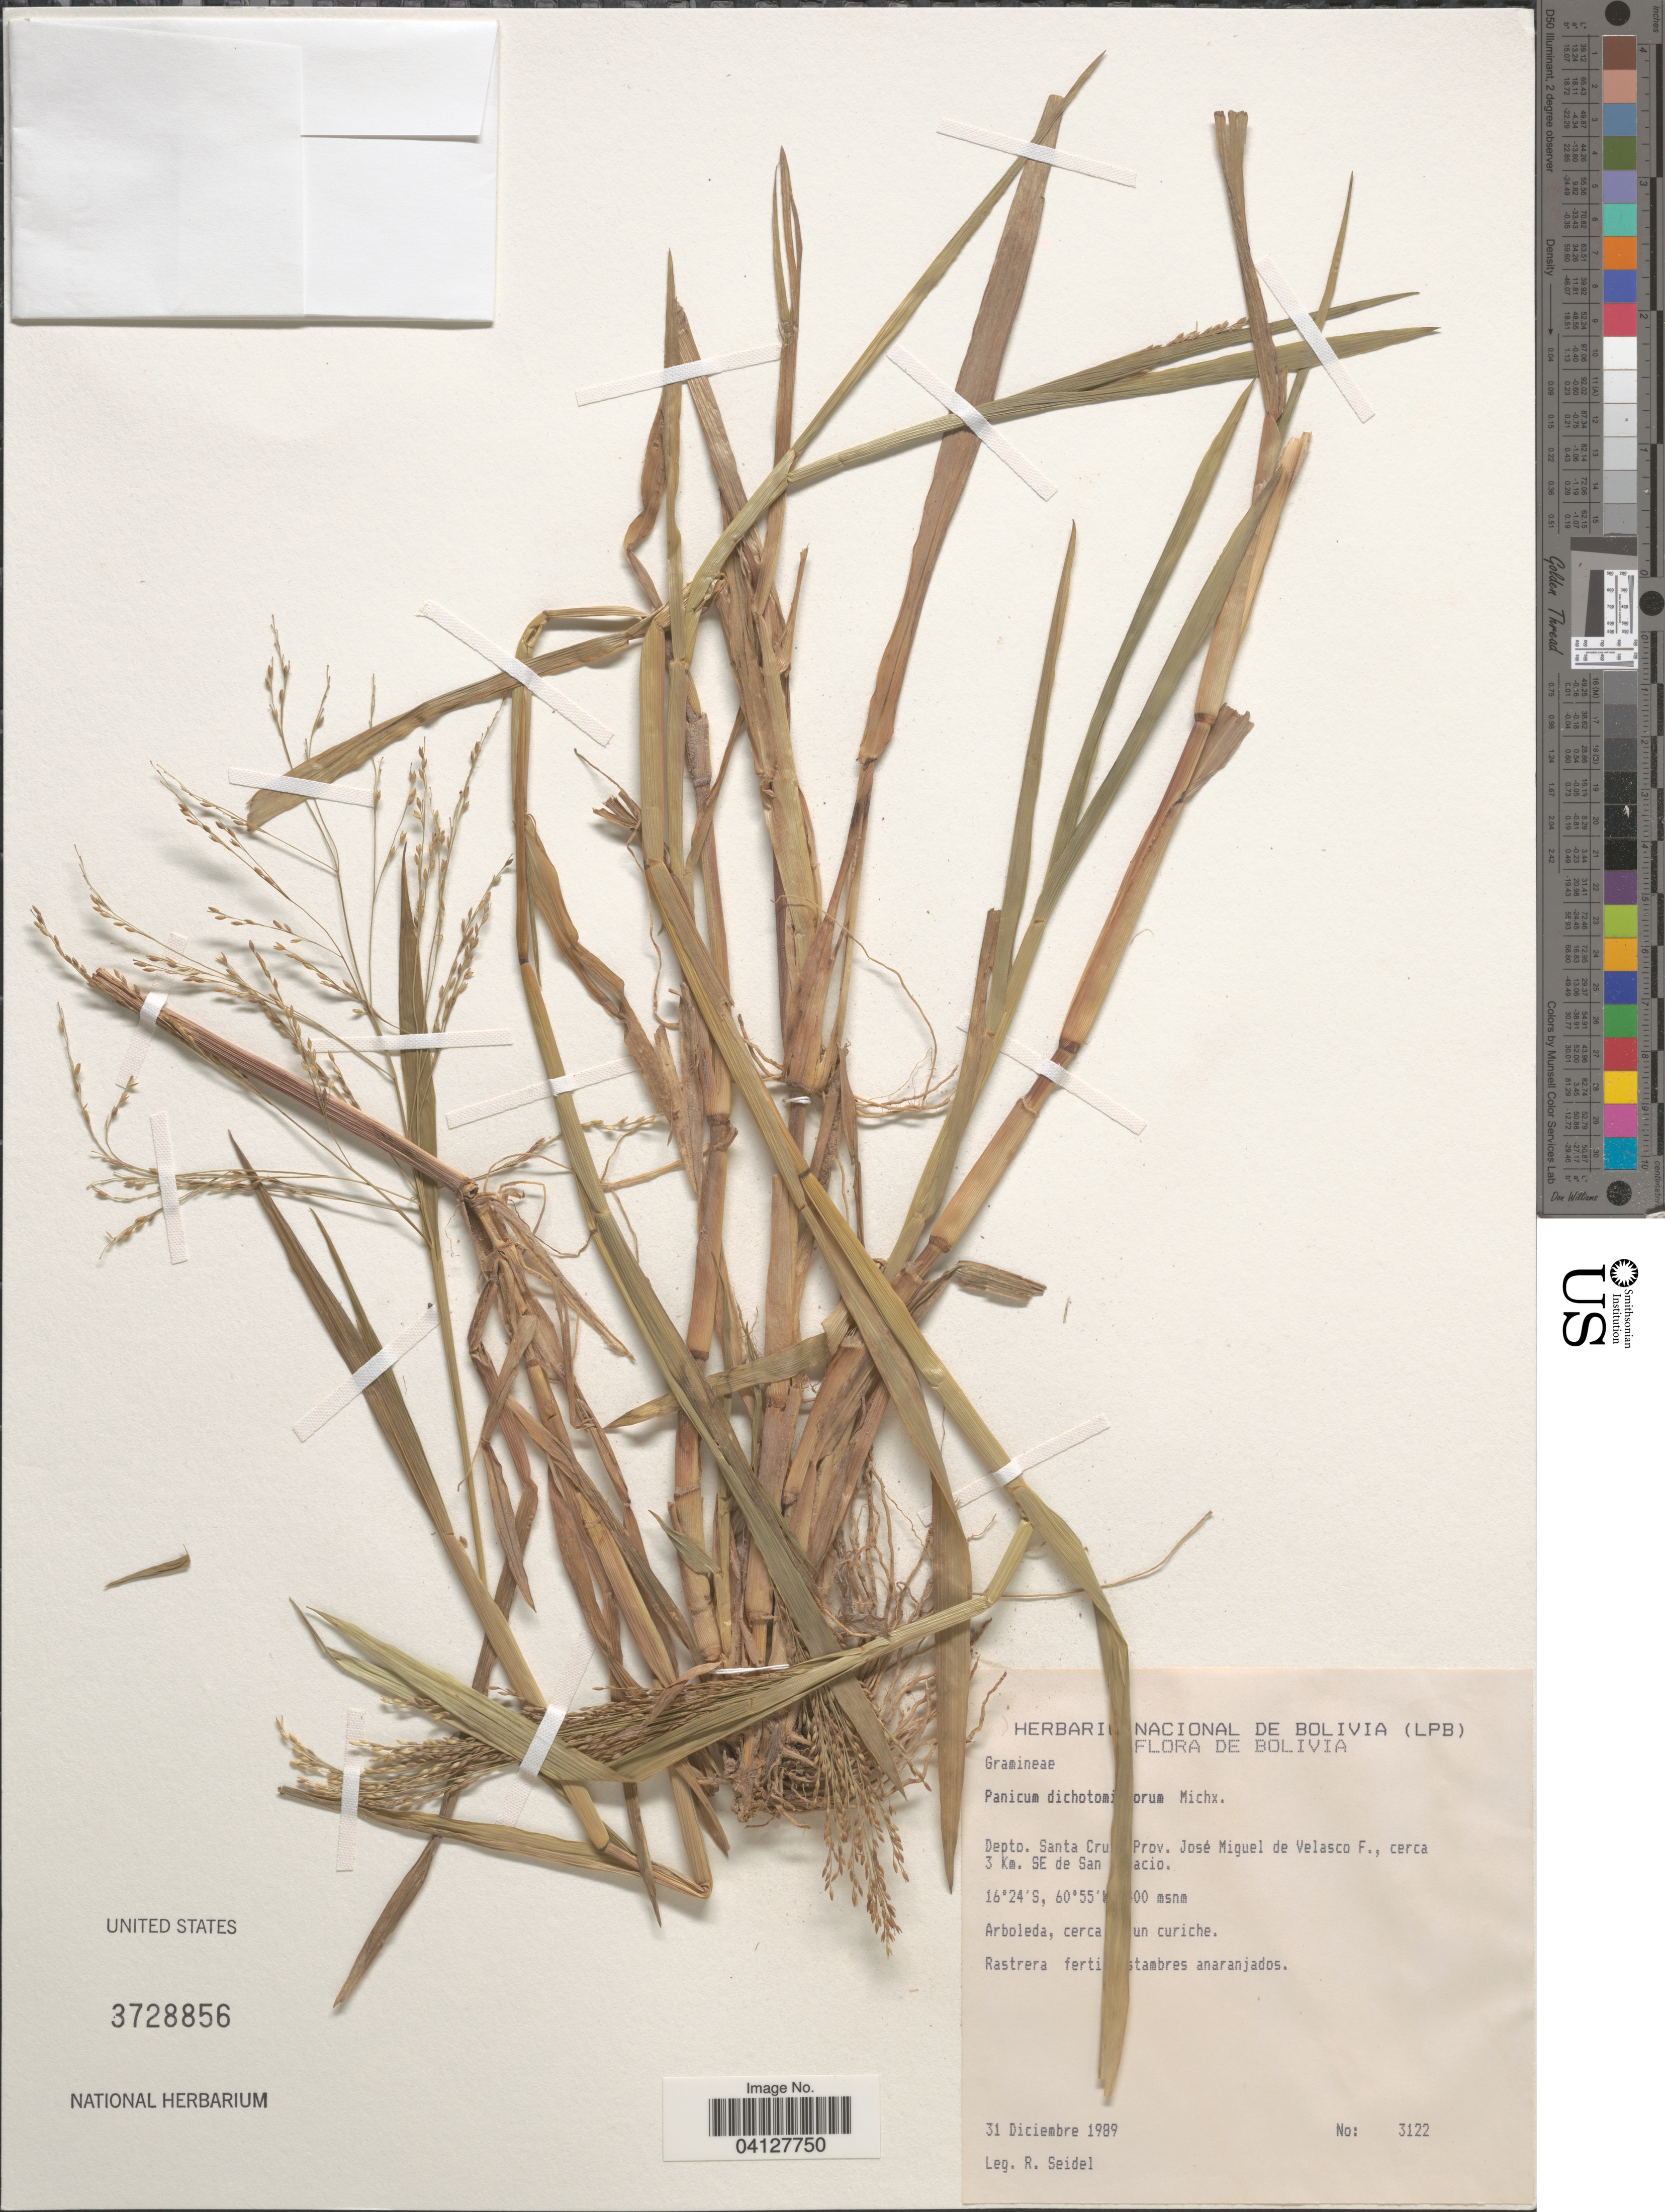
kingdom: Plantae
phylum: Tracheophyta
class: Liliopsida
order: Poales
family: Poaceae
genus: Panicum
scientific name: Panicum dichotomiflorum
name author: Michx.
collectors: R. Seidel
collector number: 3122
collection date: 1989-12-31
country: Bolivia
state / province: Santa Cruz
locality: Depto. Santa Cruz. Prov. José Miguel de Velasco F., cerca 3 Km. SE de San Ignacio.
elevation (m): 100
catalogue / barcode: US 3728856